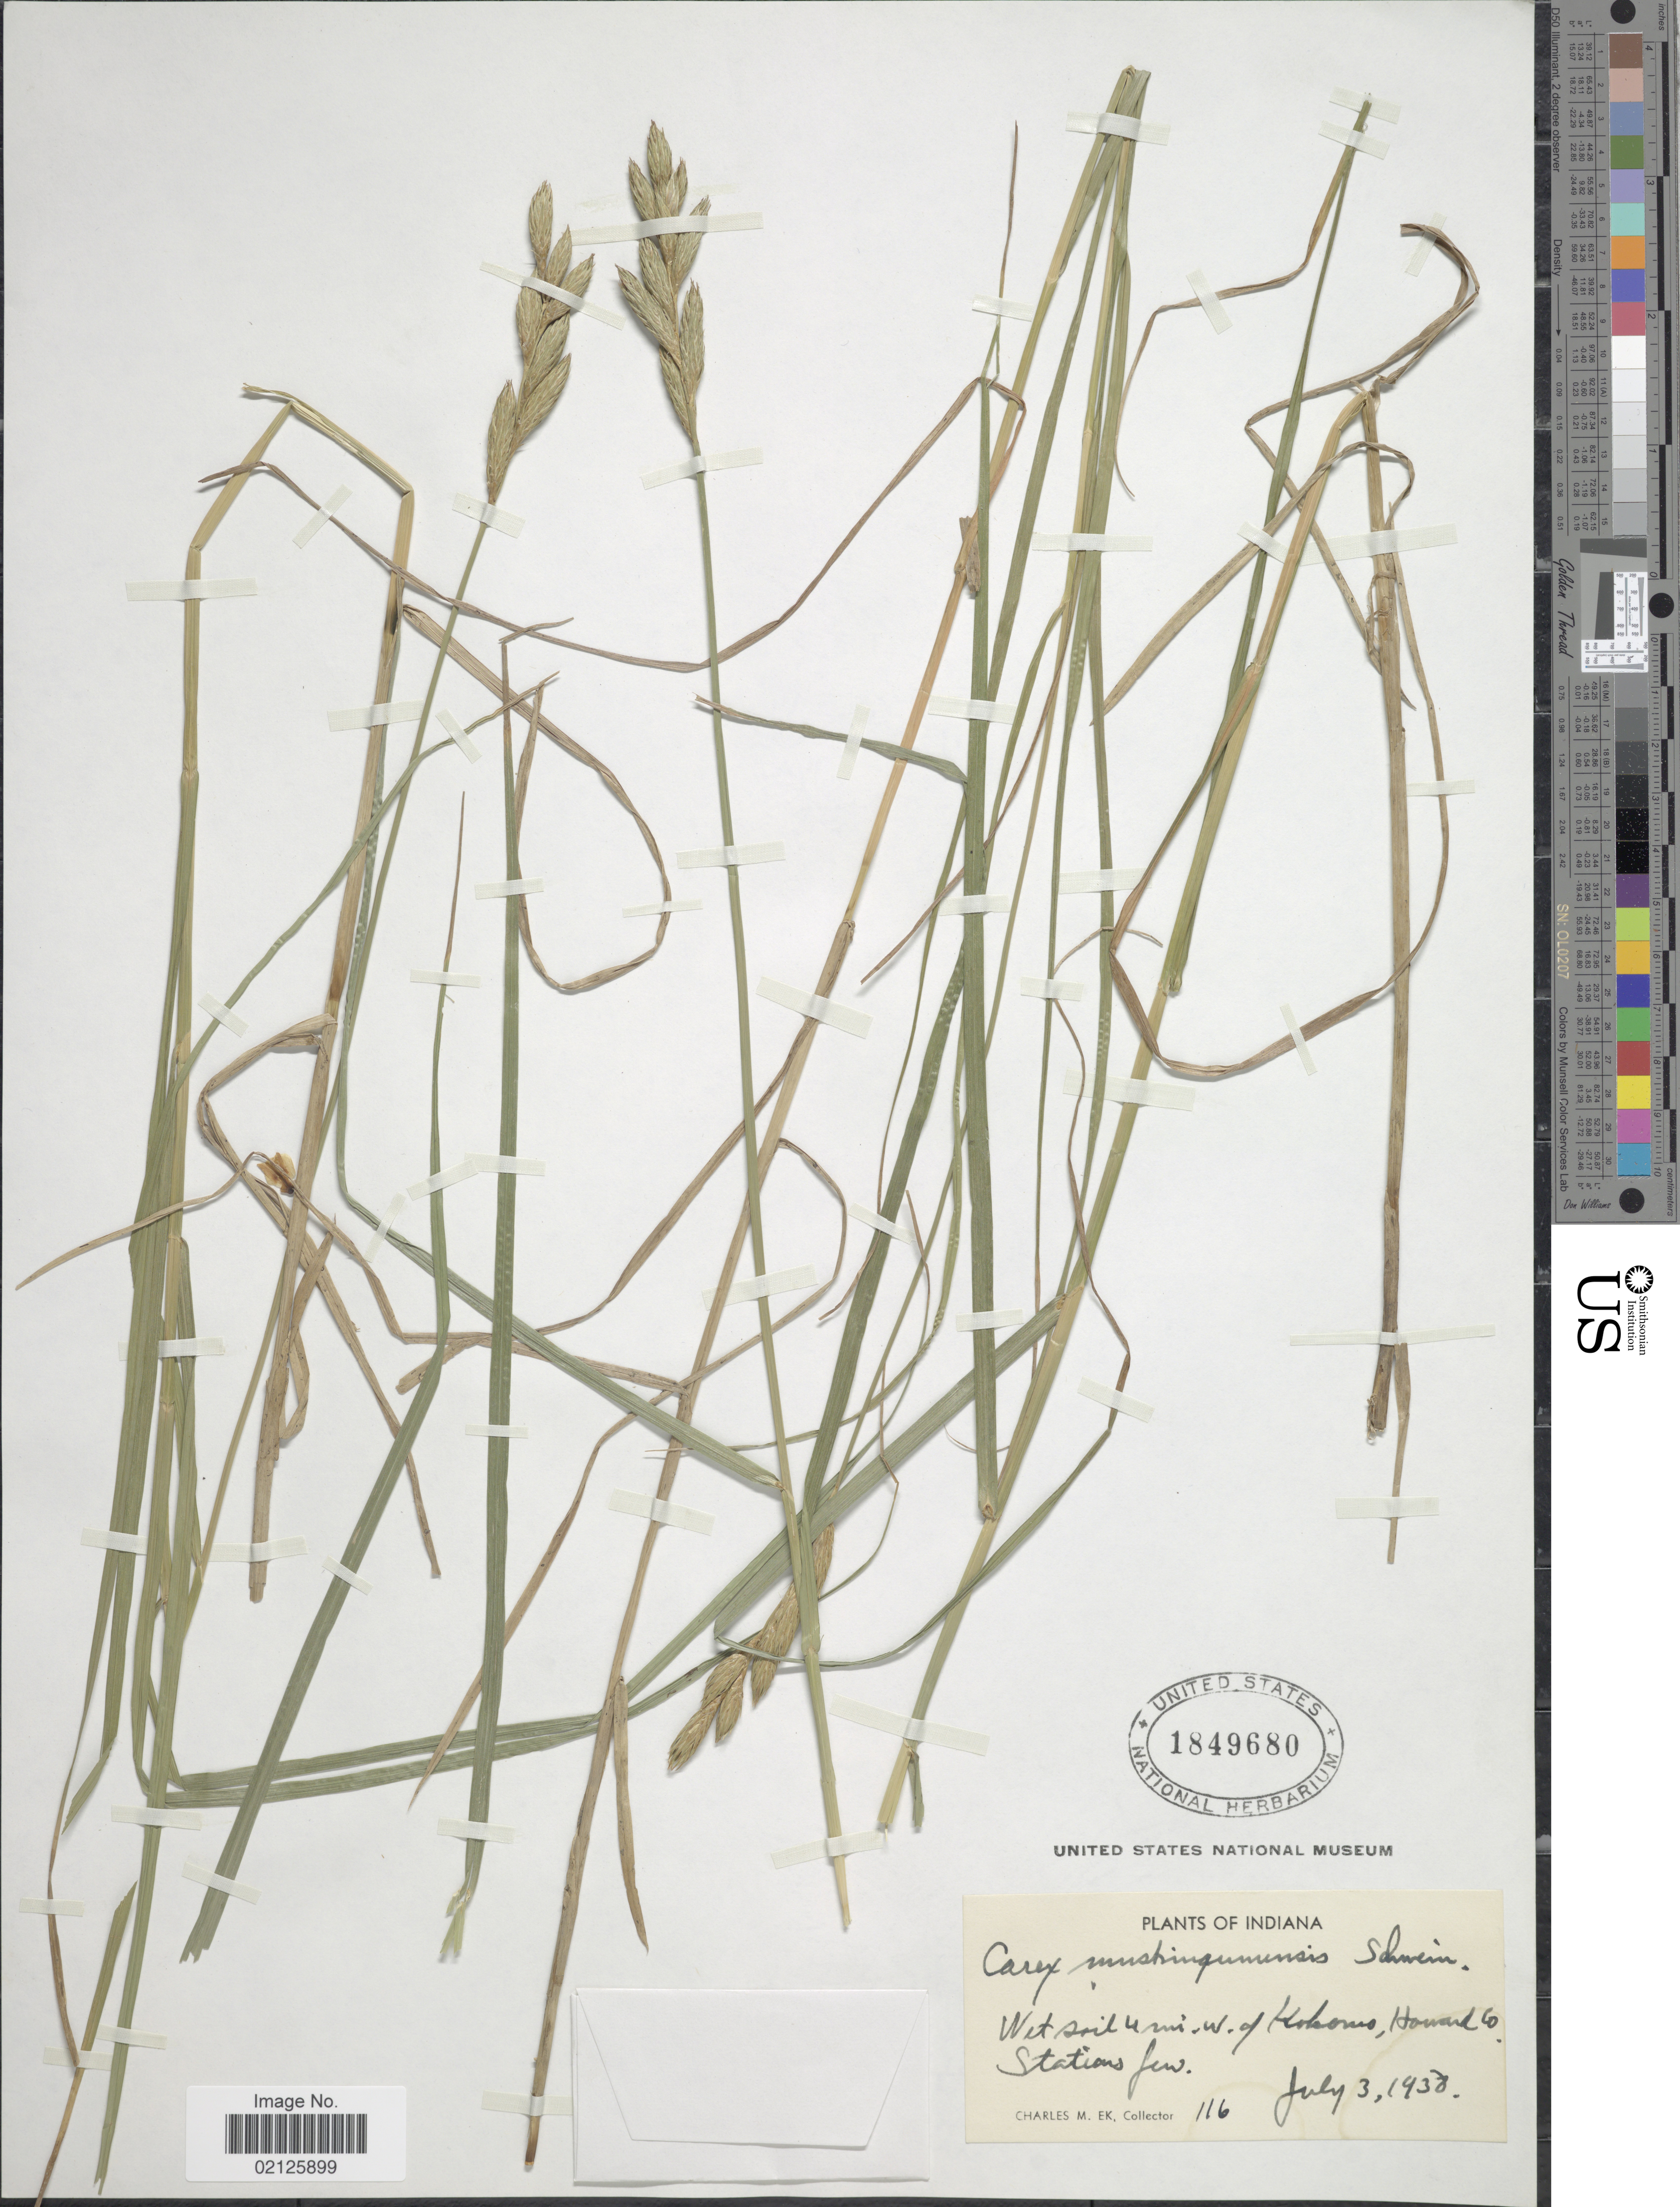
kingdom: Plantae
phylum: Tracheophyta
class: Liliopsida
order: Poales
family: Cyperaceae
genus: Carex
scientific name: Carex muskingumensis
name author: Schwein.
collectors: C. Ek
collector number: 116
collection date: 1938-07-03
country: United States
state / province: Indiana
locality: Wet soil 4 mi W of Kokomo, Howard Co. Stations few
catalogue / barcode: US 1849680